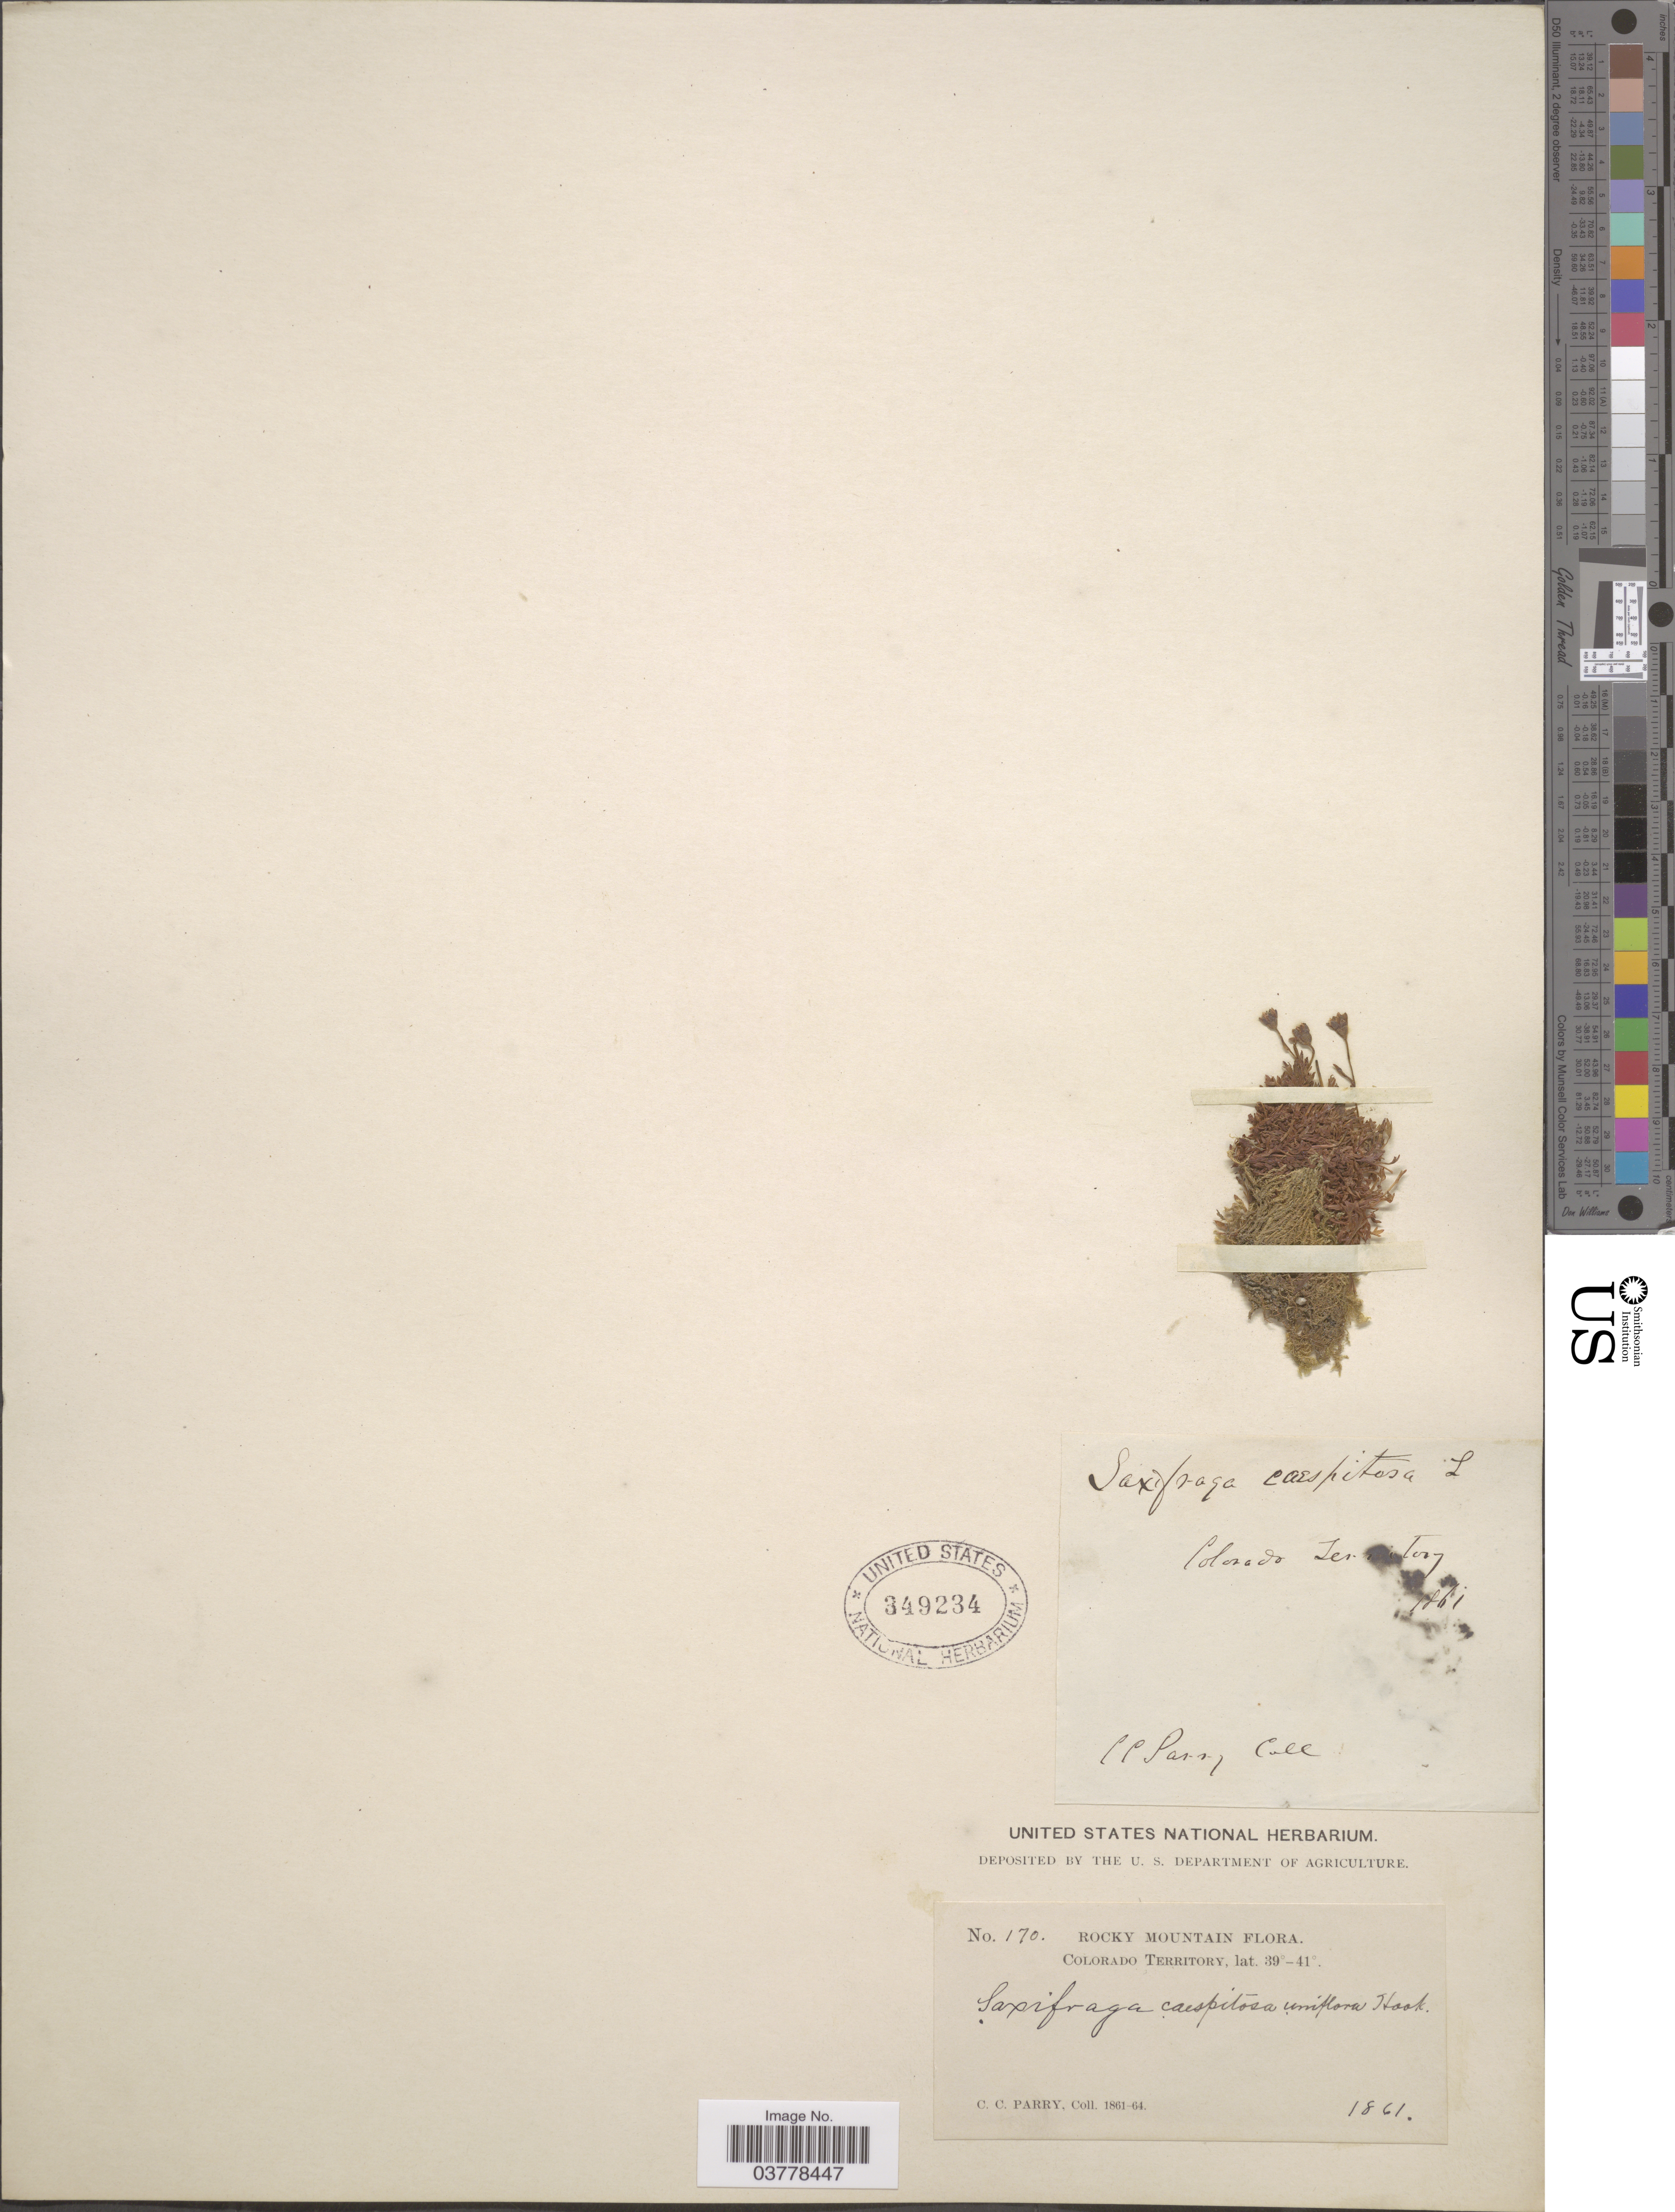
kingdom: Plantae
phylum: Tracheophyta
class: Magnoliopsida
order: Saxifragales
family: Saxifragaceae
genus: Saxifraga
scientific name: Saxifraga caespitosa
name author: L.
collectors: C. C. Parry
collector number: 170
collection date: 1861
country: United States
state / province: Colorado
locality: Rocky Mountain. Colorado Territory.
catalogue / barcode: US 349234